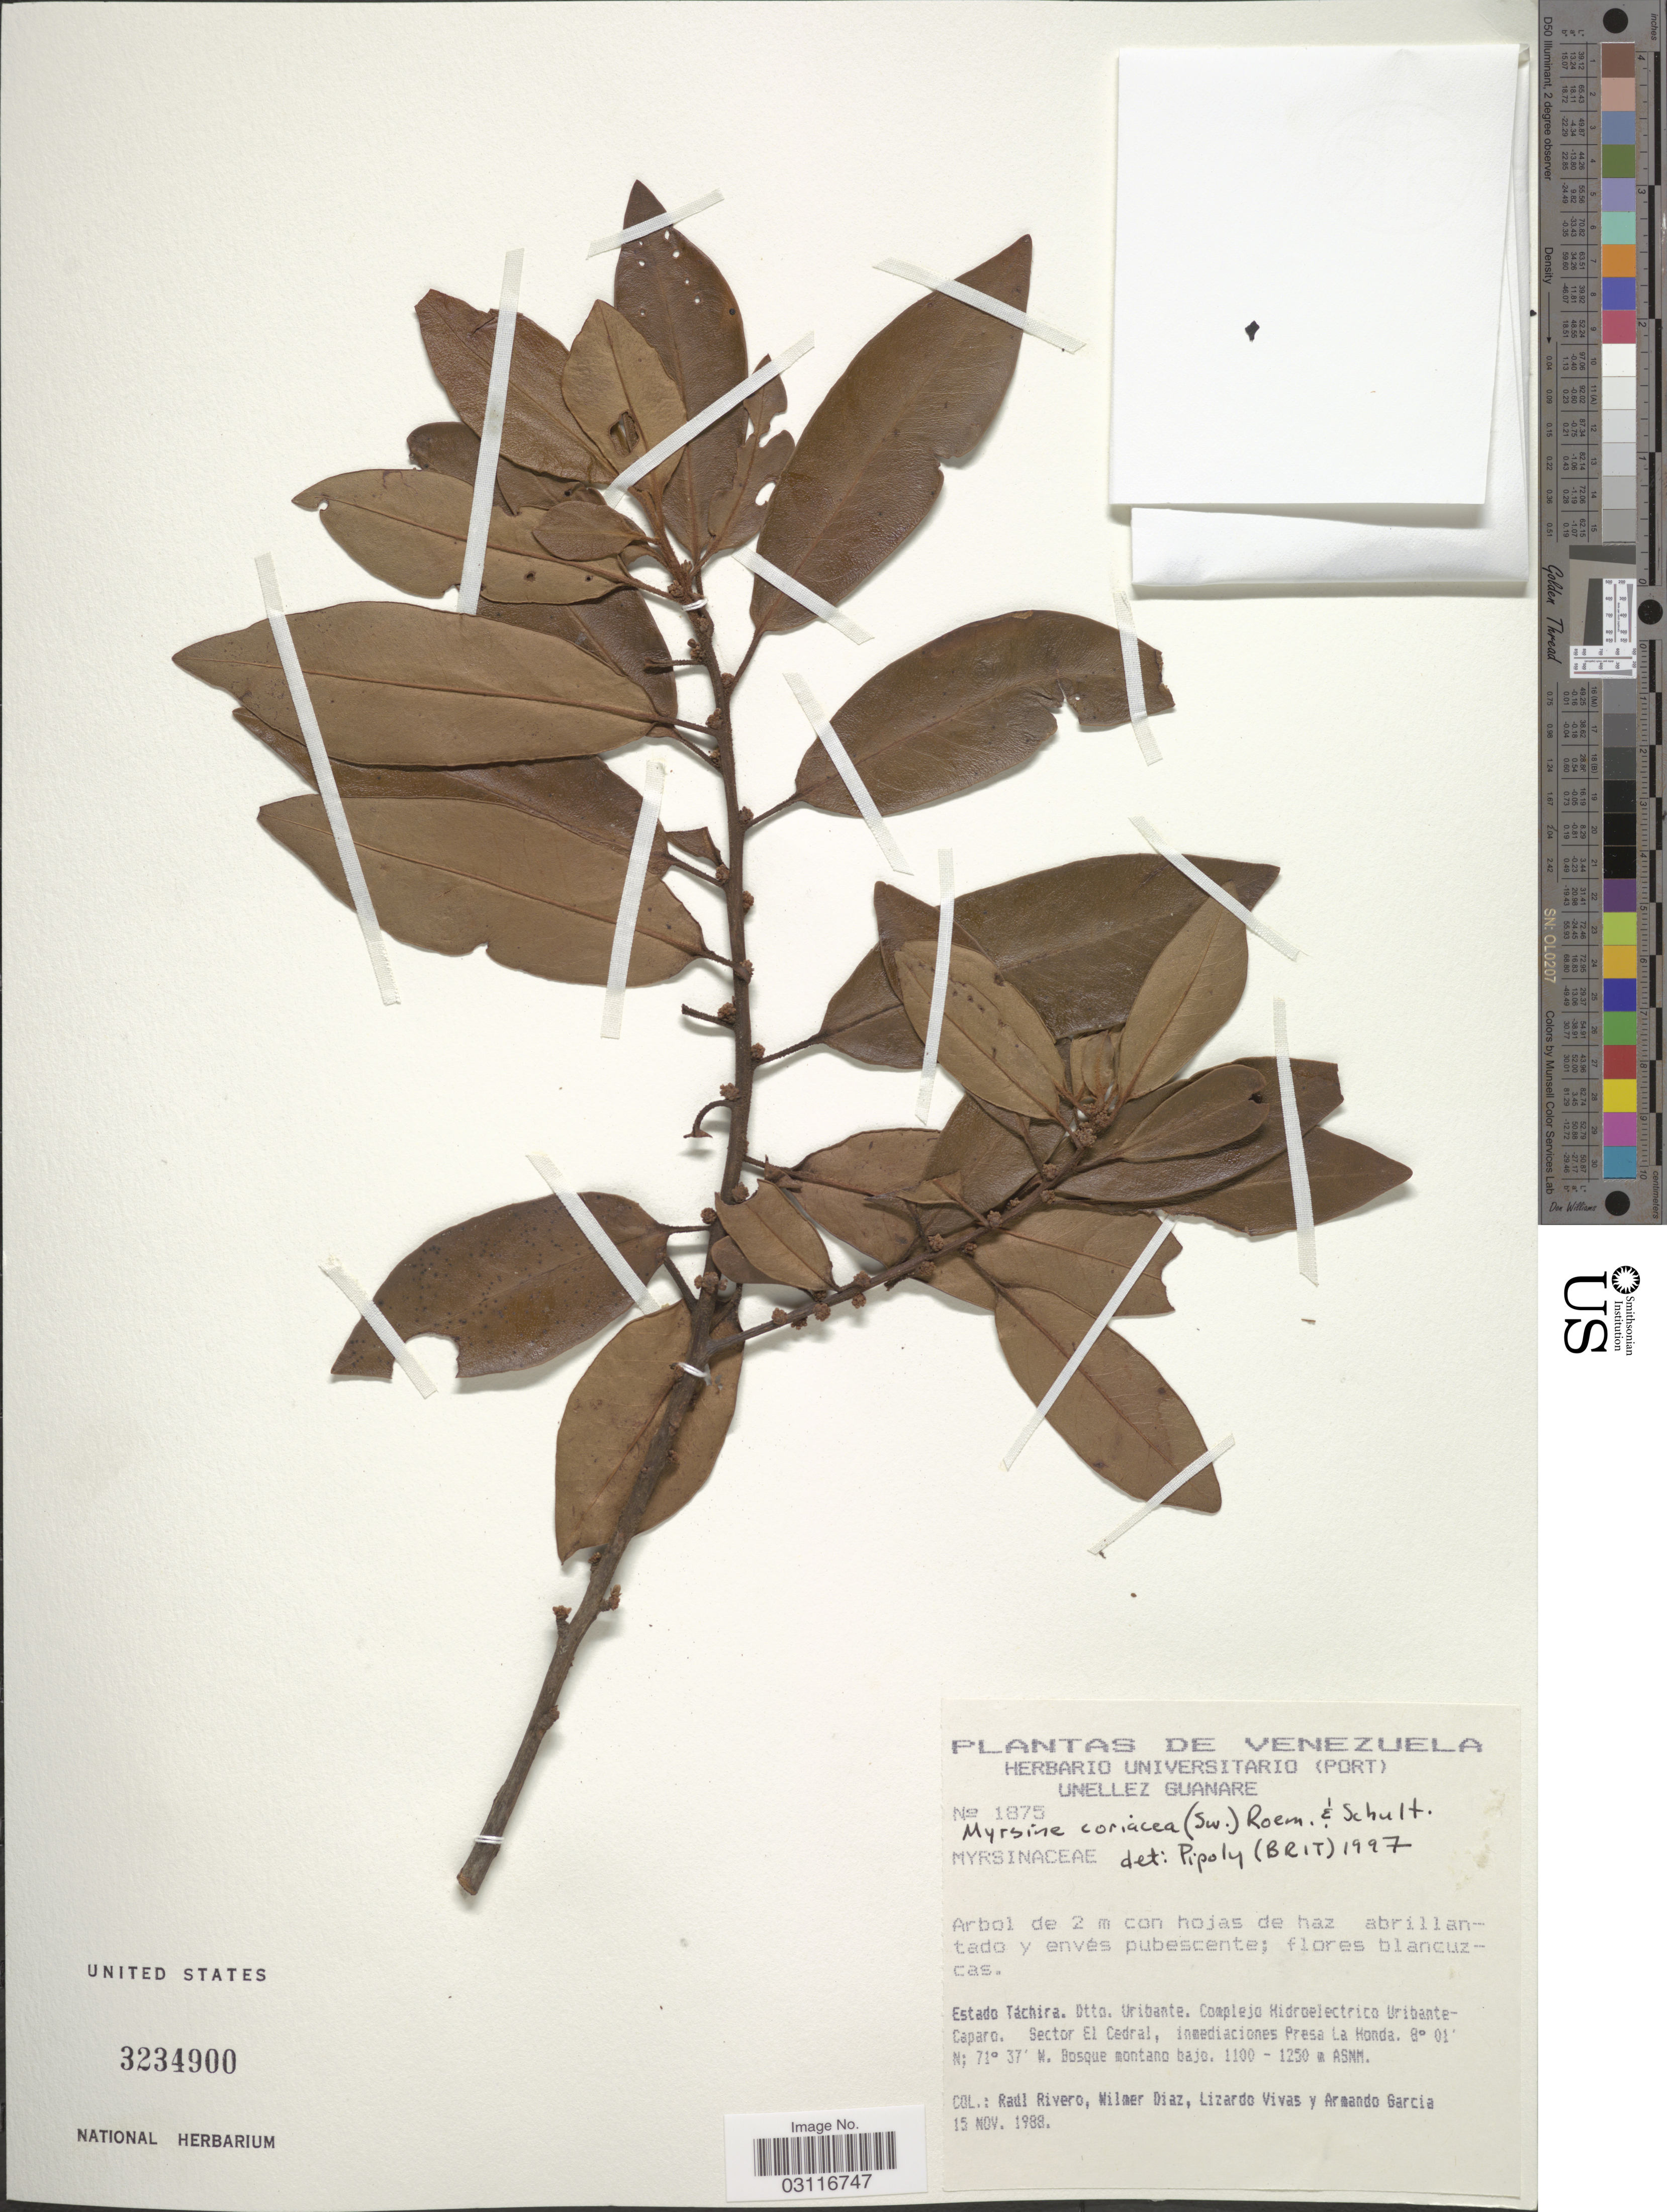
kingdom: Plantae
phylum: Tracheophyta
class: Magnoliopsida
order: Ericales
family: Primulaceae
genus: Myrsine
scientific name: Myrsine coriacea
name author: (Sw.) R. Br. ex Roem. & Schult.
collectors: R. Rivero, W. Díaz P., L. Vivas & A. Garcia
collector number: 1875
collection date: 1988-11-15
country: Venezuela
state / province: Tachira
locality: Dtto. Uribante. Complejo Hidroelectrico Uribante-Caparo. Sector El Cedral, inmediaciones Presa La Honda.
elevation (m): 1100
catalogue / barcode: US 3234900